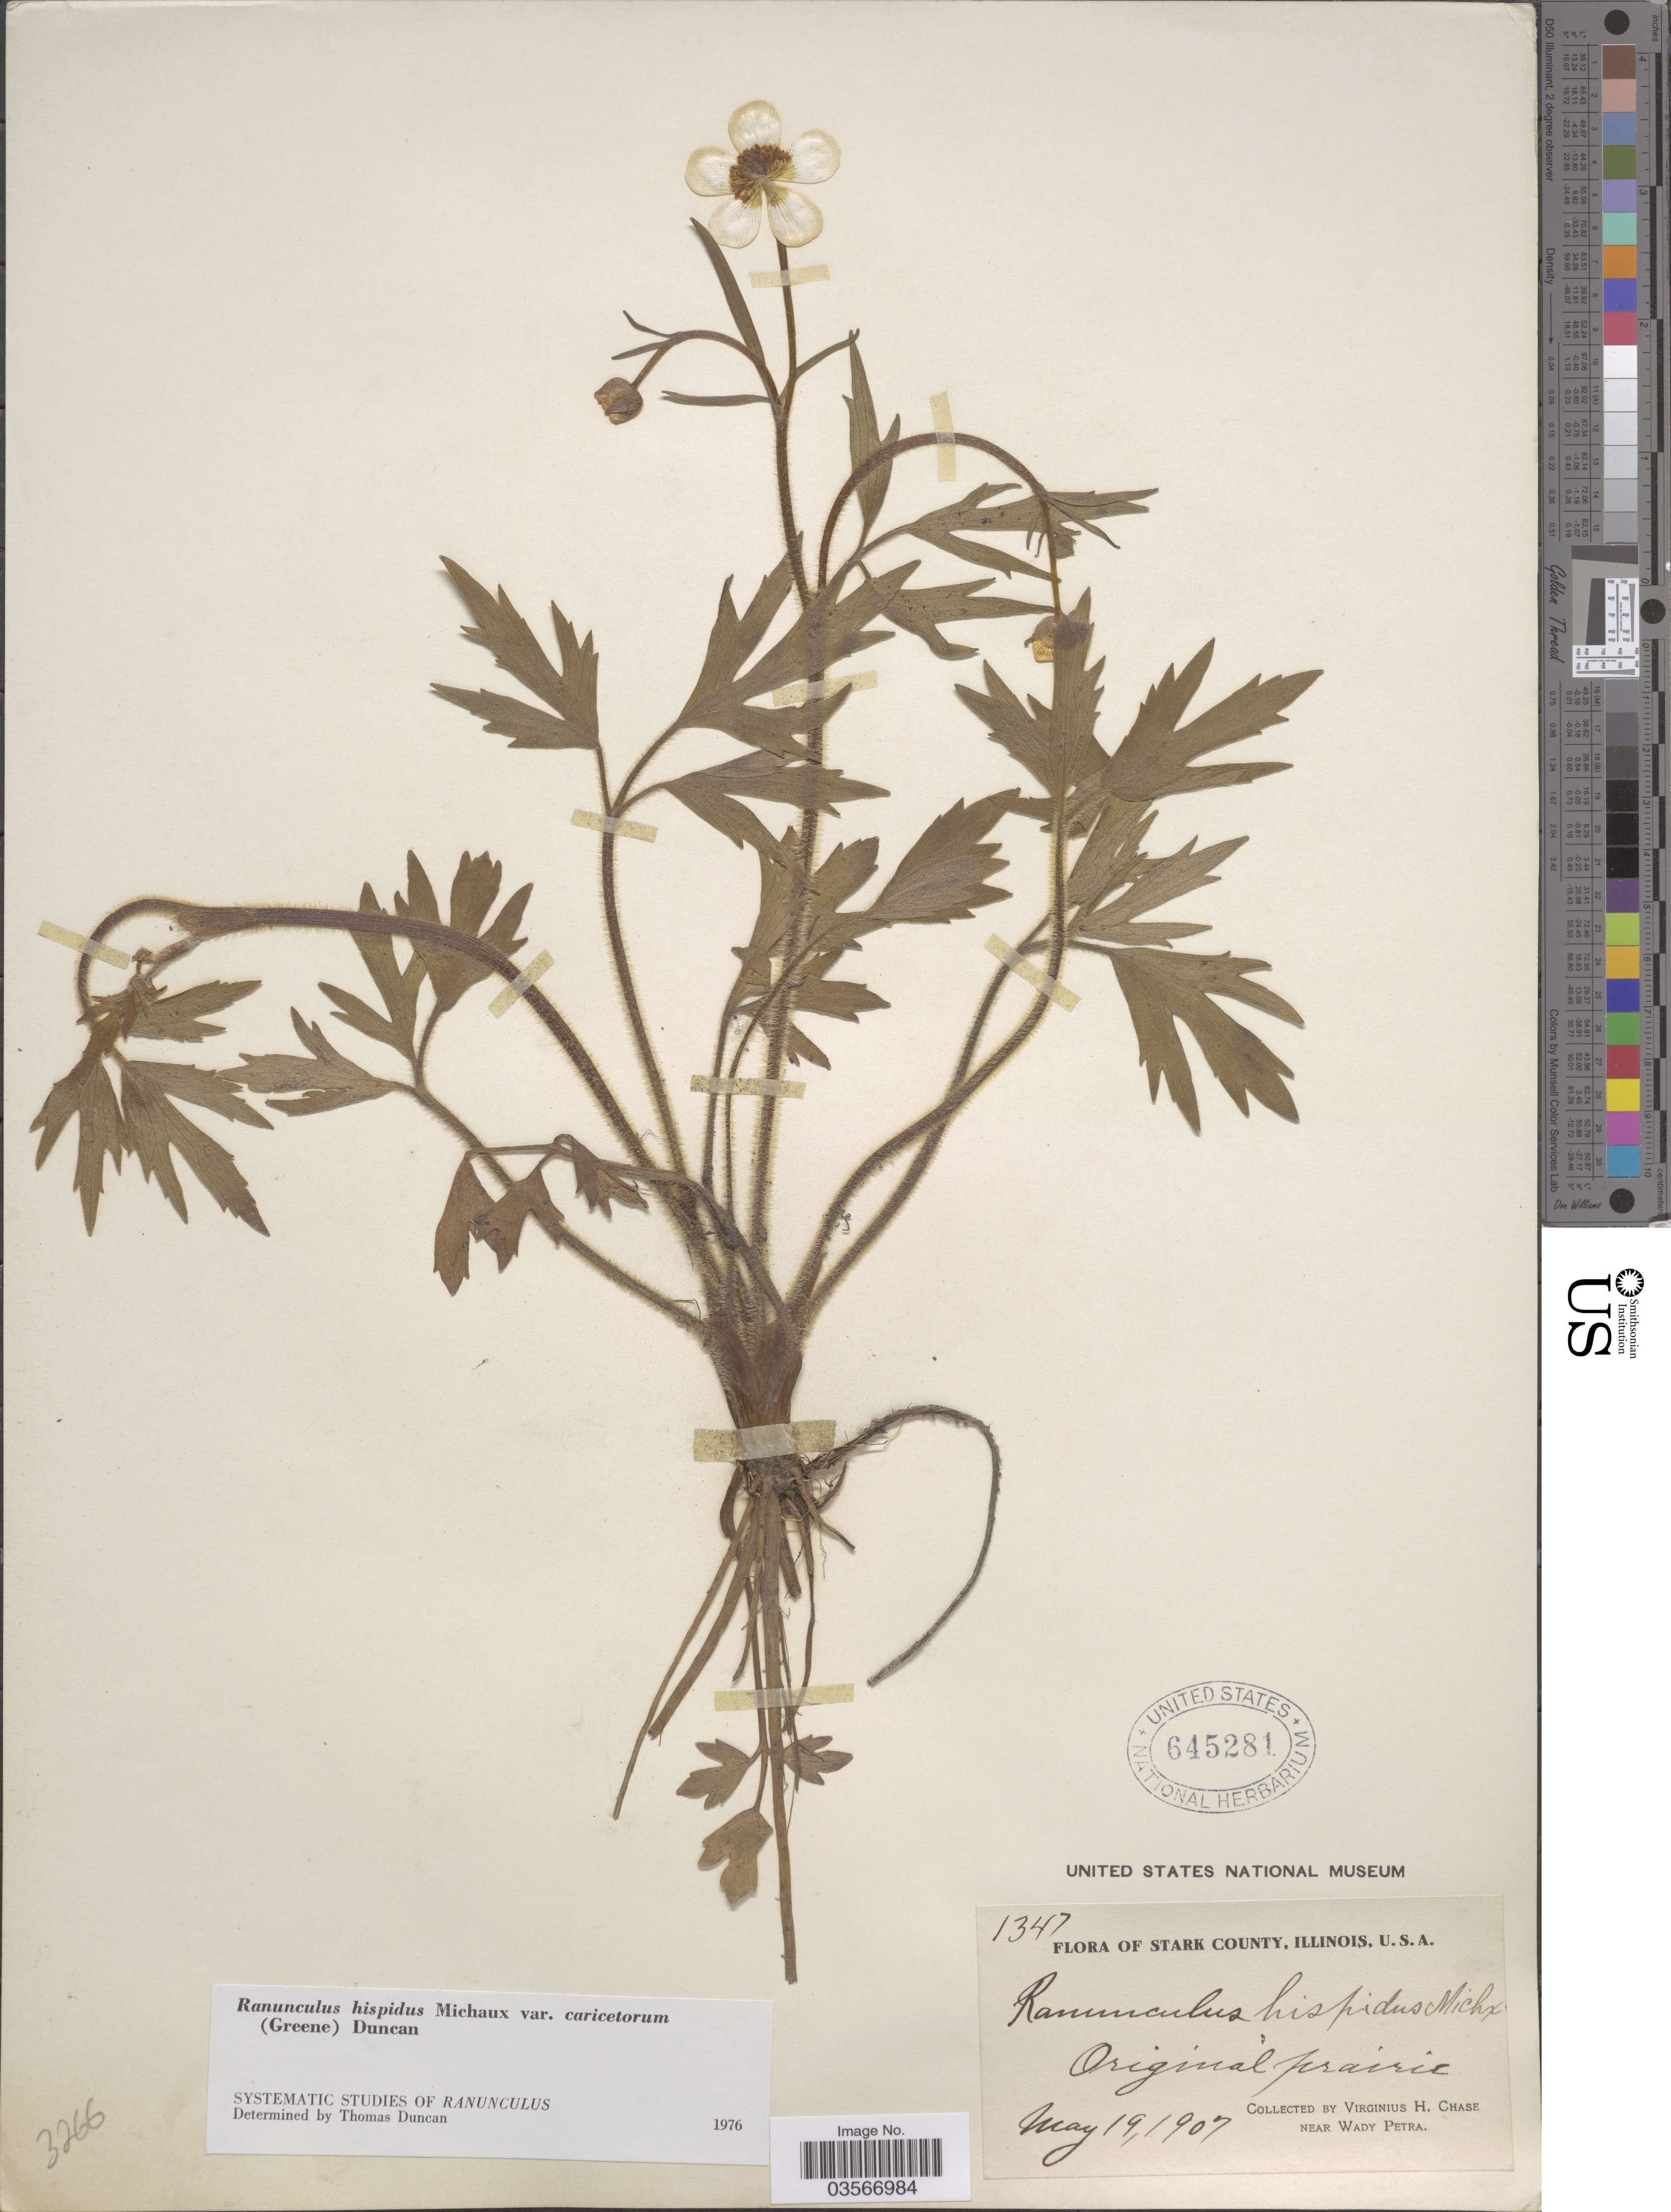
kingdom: Plantae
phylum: Tracheophyta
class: Magnoliopsida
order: Ranunculales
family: Ranunculaceae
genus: Ranunculus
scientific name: Ranunculus hispidus var. caricetorum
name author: Michx.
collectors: V. H. Chase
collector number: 1347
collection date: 1907-05-19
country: United States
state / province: Illinois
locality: Stark County. Near Wady Petra.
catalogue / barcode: US 645281